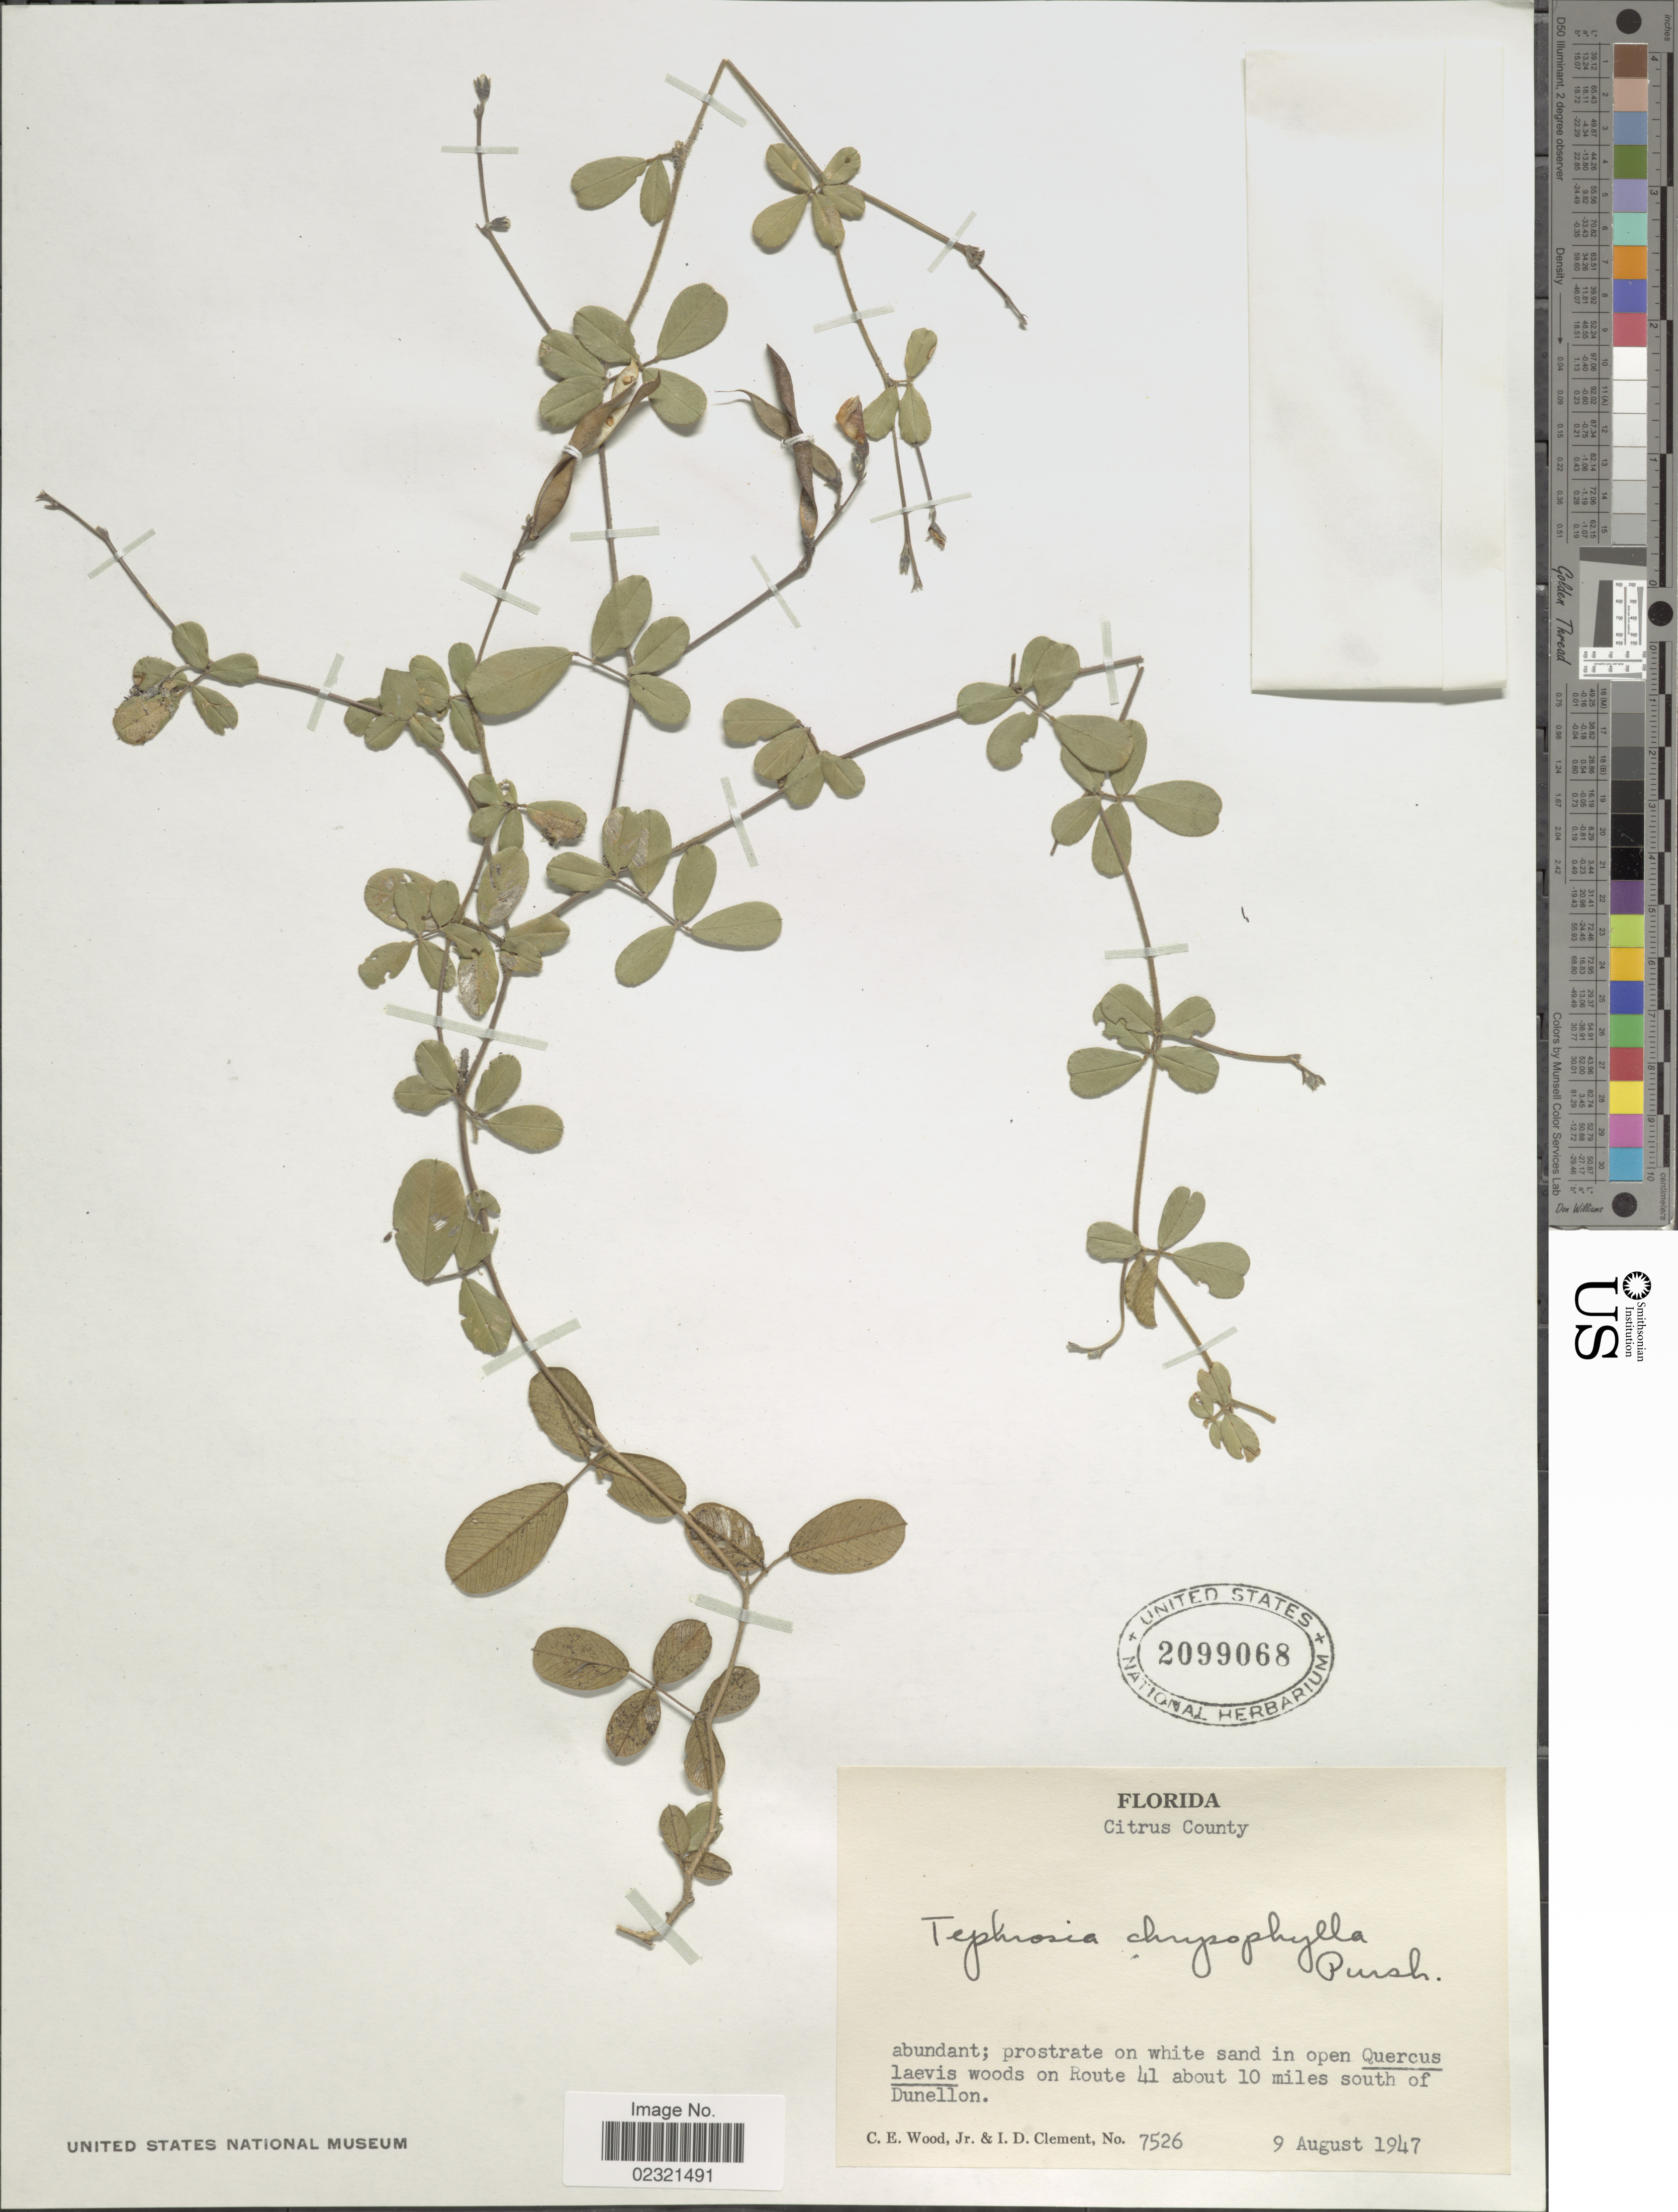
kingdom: Plantae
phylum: Tracheophyta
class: Magnoliopsida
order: Fabales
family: Fabaceae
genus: Tephrosia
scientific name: Tephrosia chrysophylla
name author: Pursh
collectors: C. Wood & I. Clement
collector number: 7526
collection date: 1947-08-09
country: United States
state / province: Florida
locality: Citrus County. woods on route 41 about 10 miles south of Dunellon.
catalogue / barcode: US 2099068